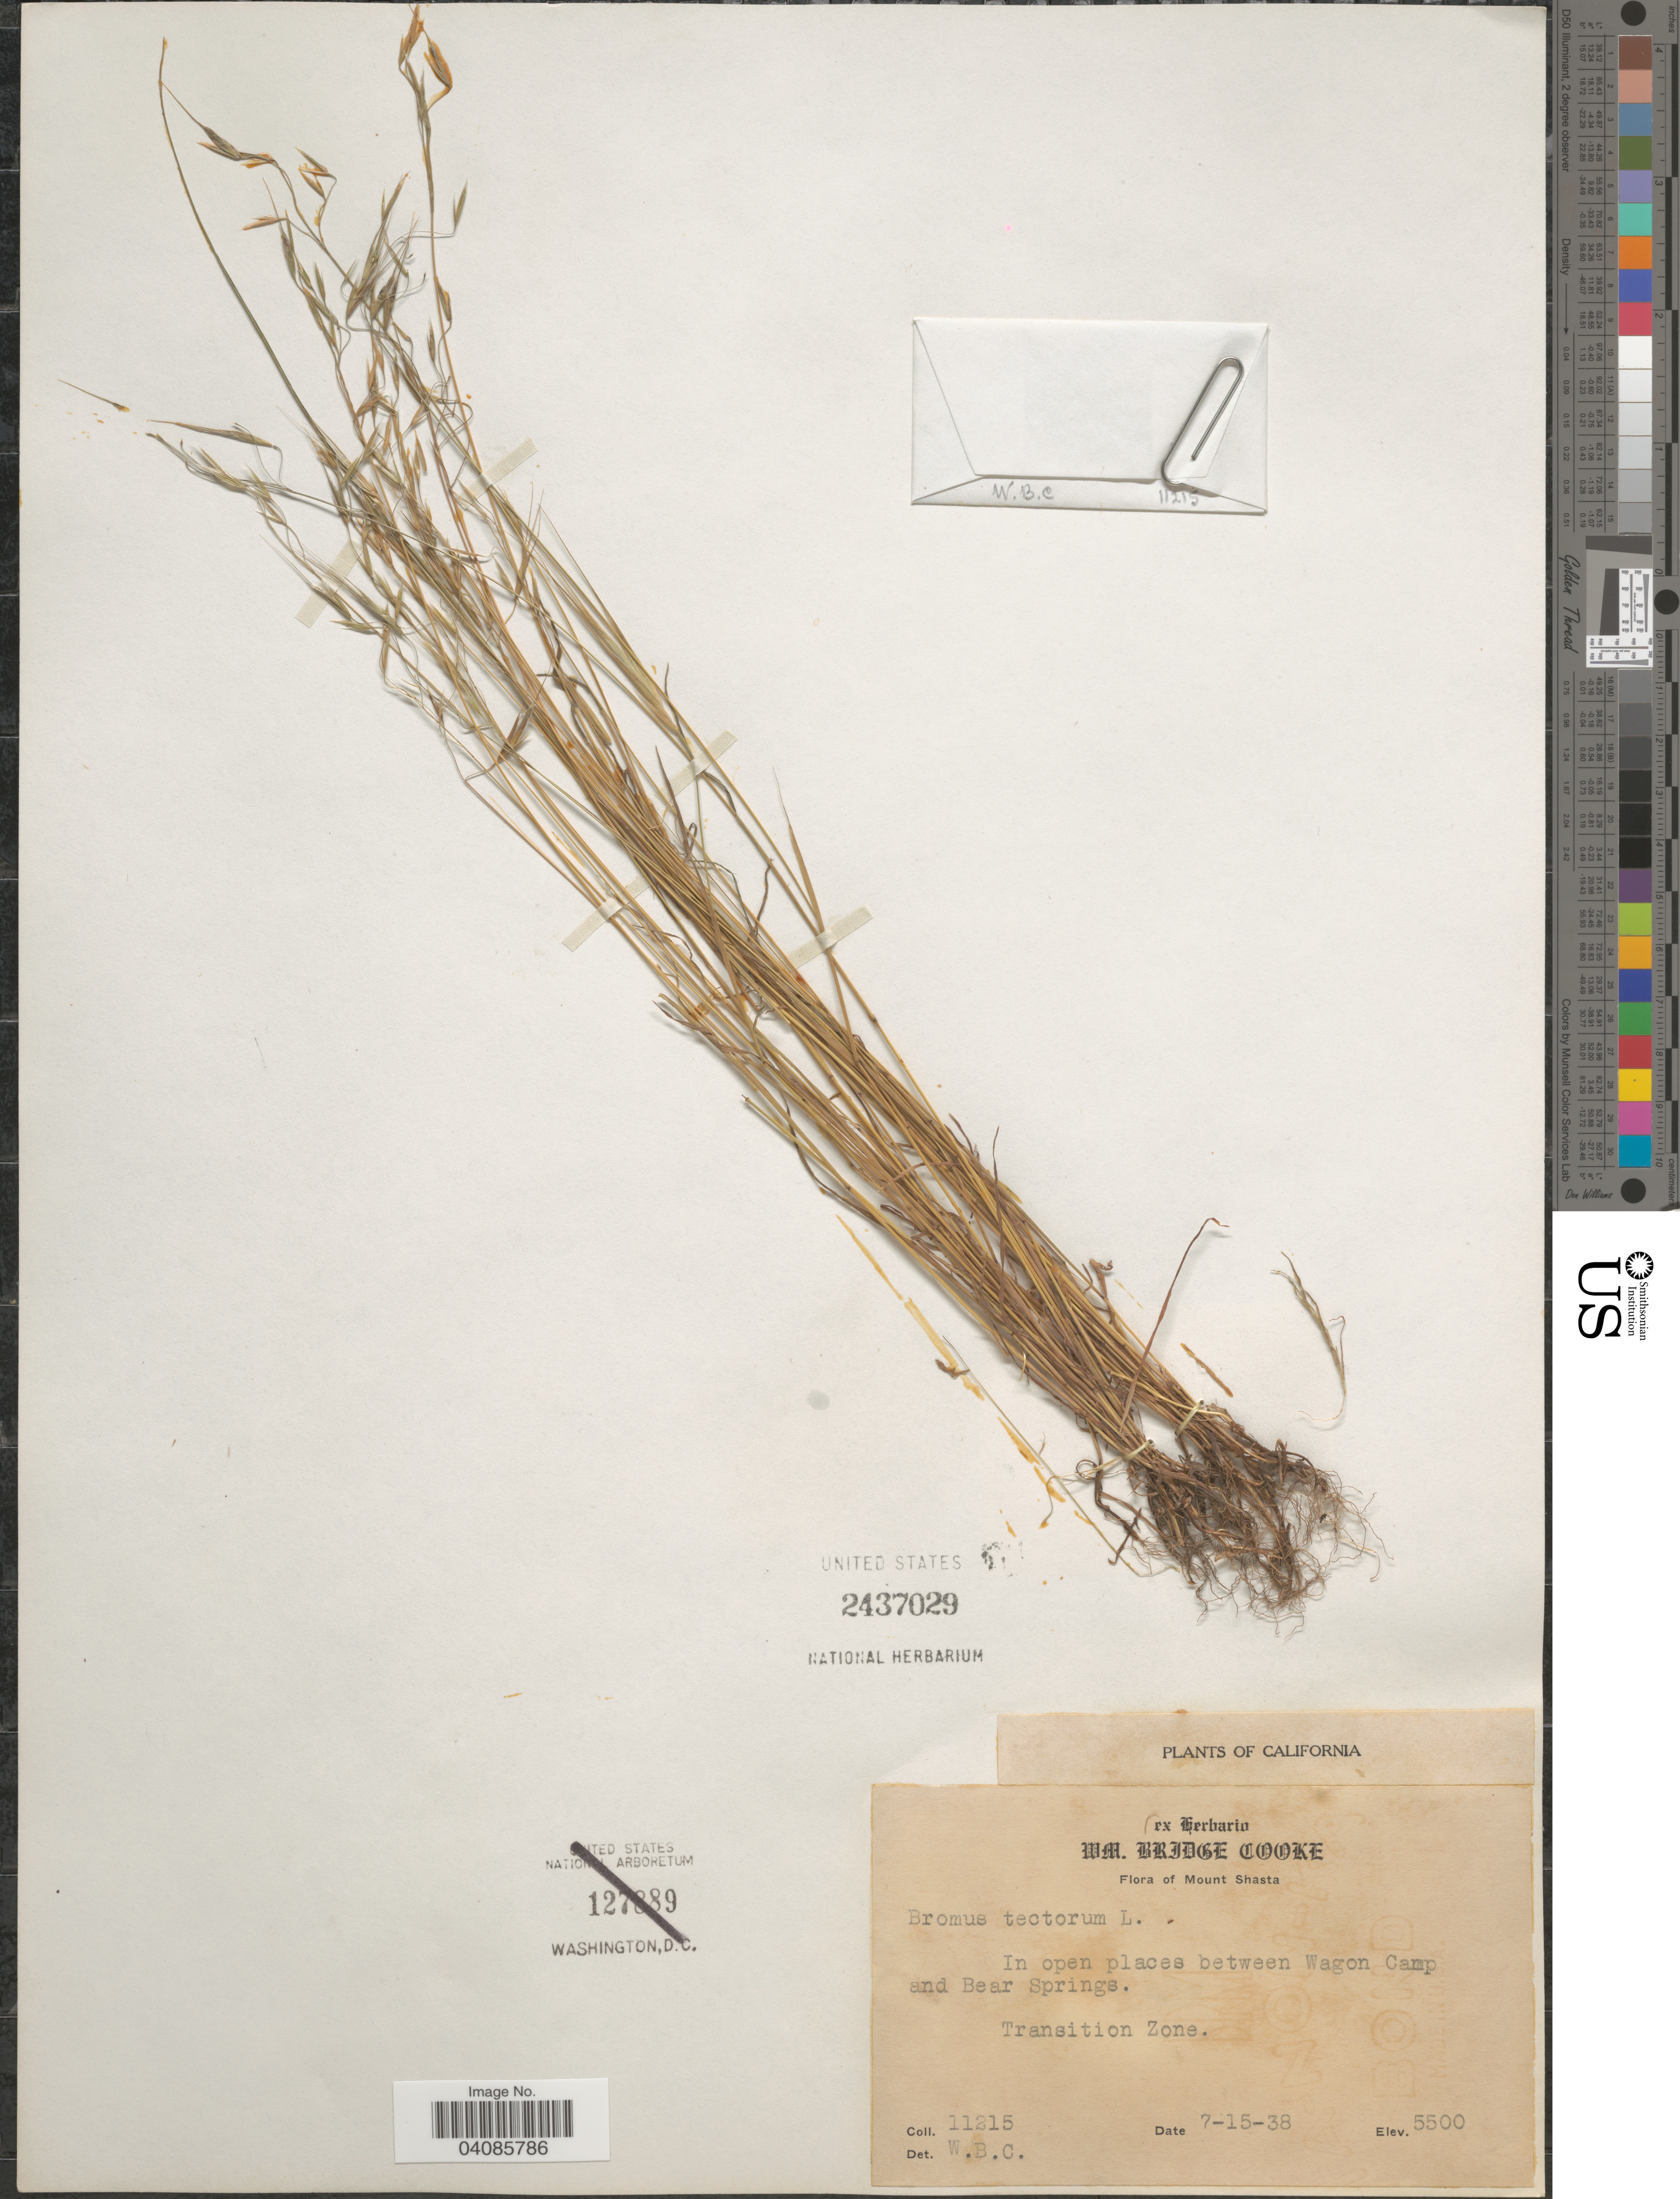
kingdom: Plantae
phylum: Tracheophyta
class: Liliopsida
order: Poales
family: Poaceae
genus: Bromus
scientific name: Bromus tectorum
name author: L.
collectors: W. B. Cooke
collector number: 11215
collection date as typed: Transcribed d/m/y: 15/7/38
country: United States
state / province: California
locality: Mount Shasta. In open places between Wagon Camp and Bear Springs. Transition Zone.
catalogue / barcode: US 2437029